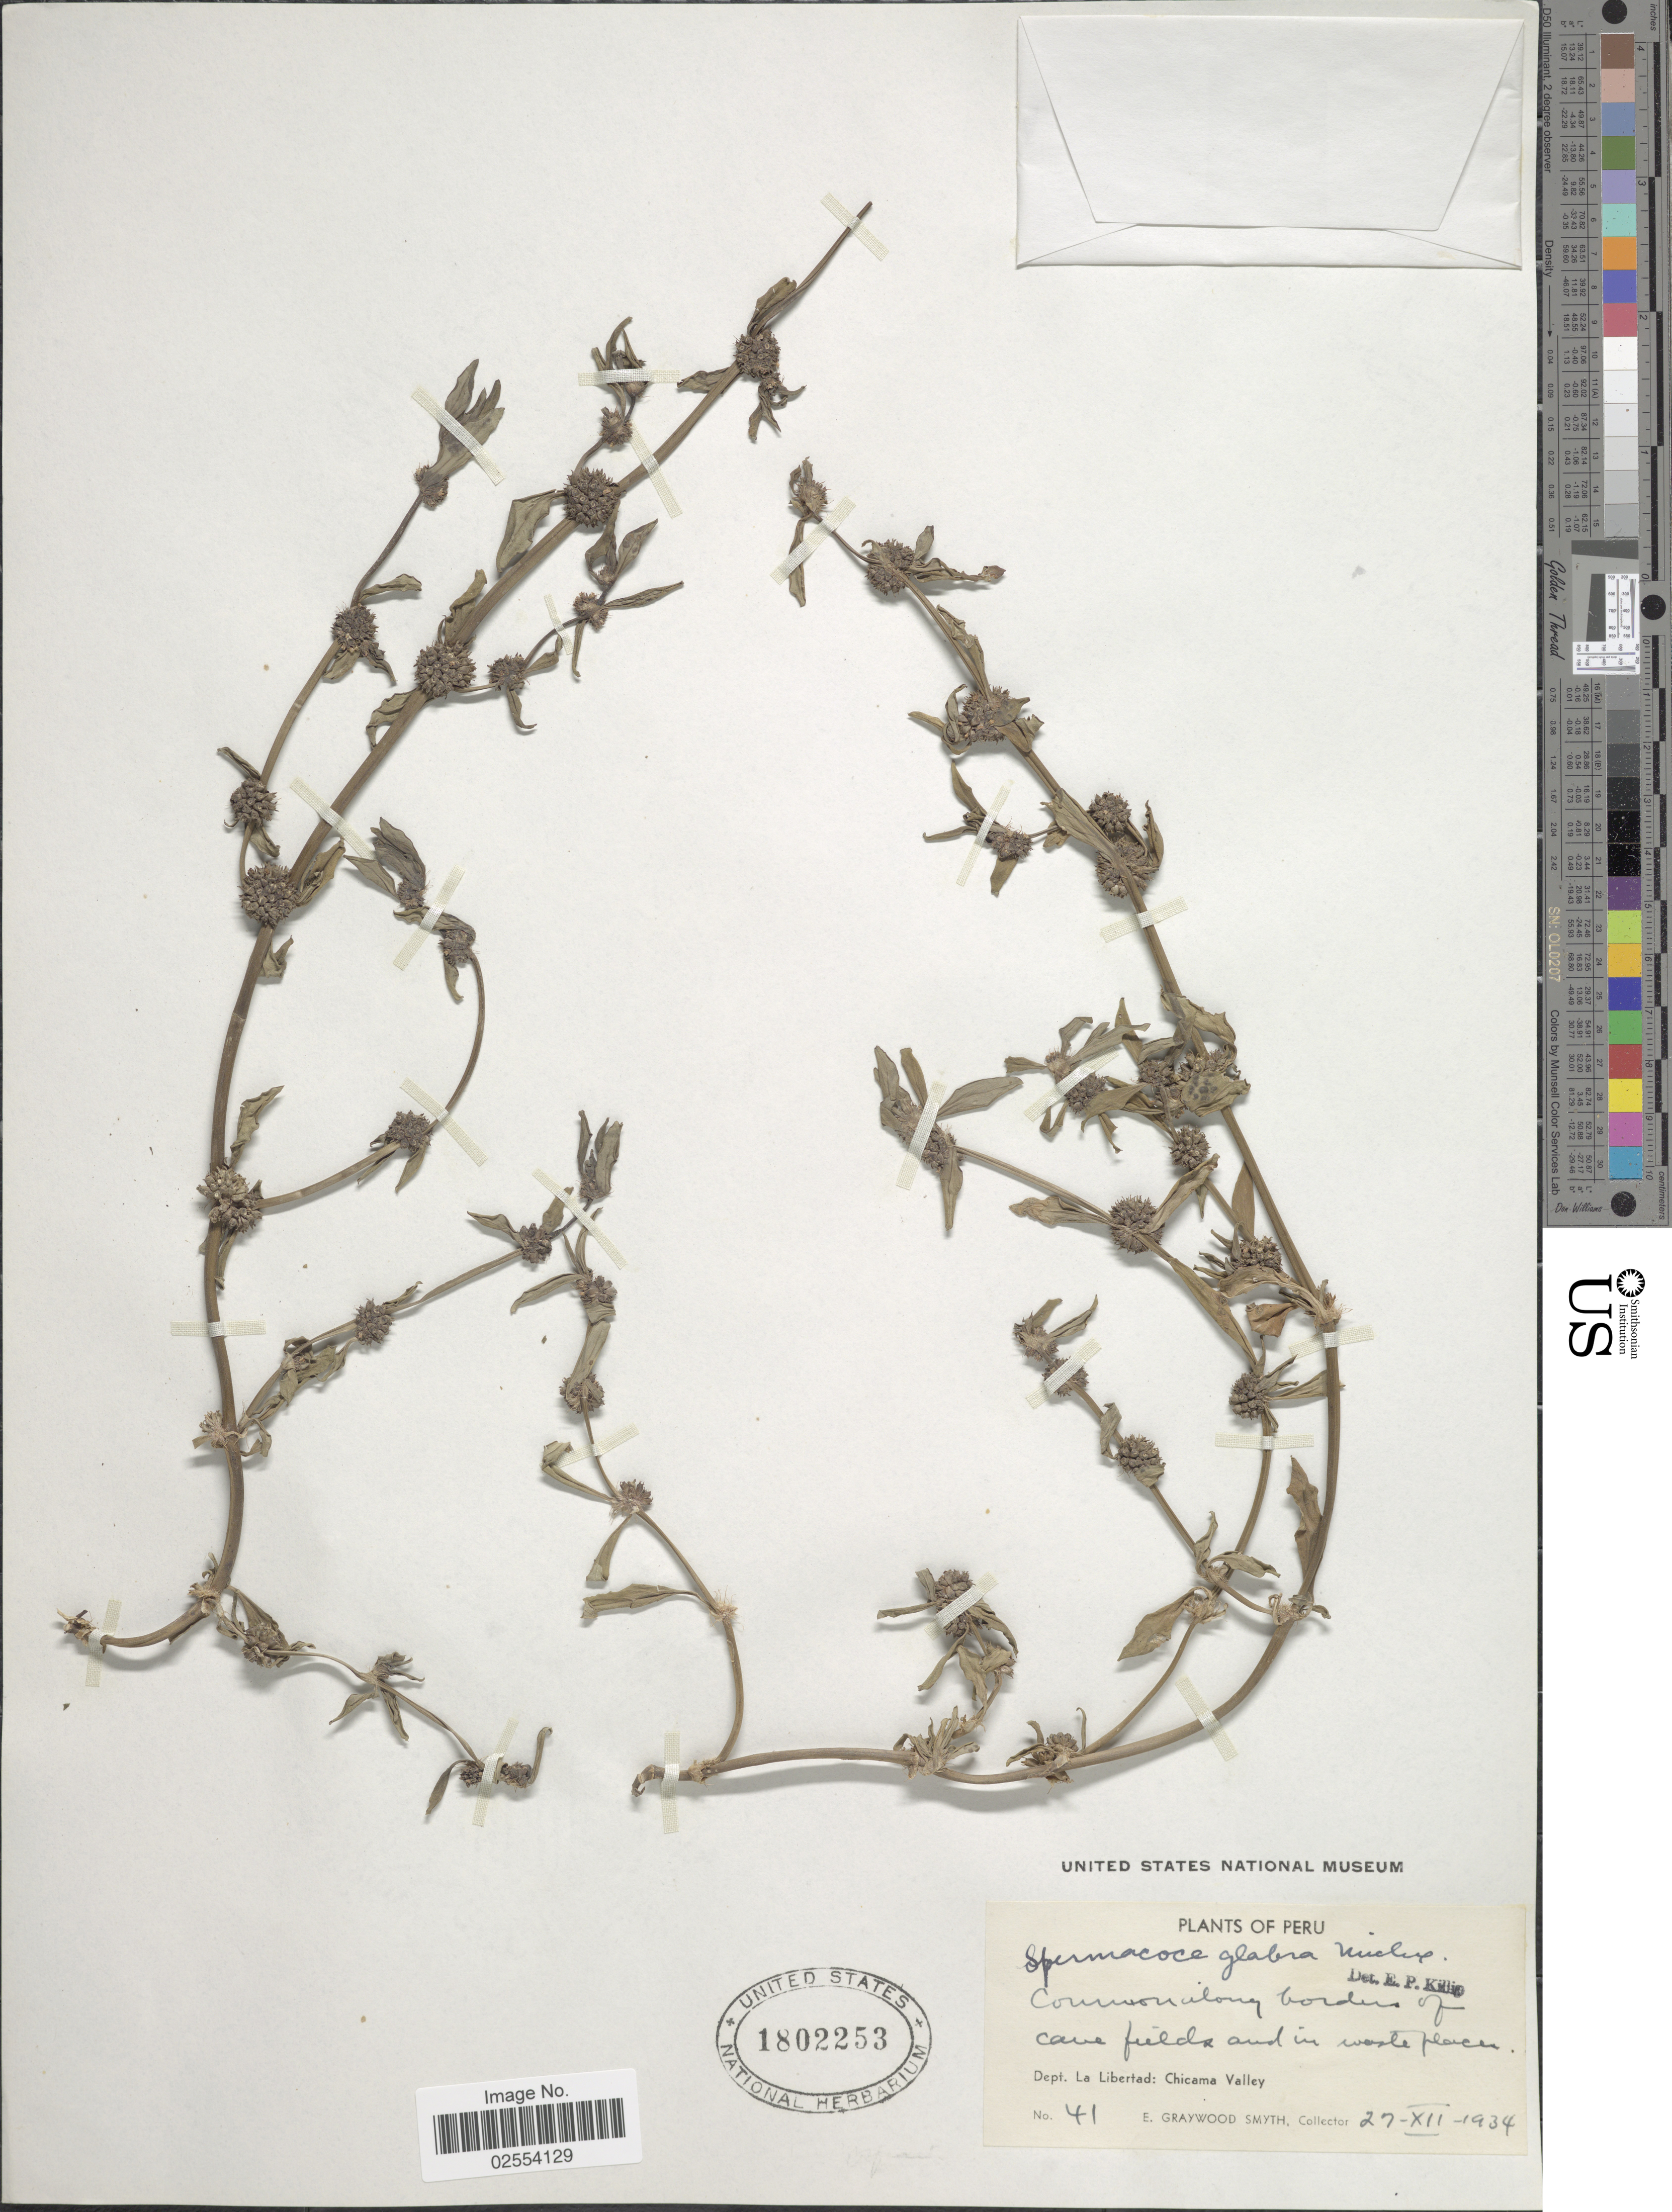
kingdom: Plantae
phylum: Tracheophyta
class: Magnoliopsida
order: Gentianales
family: Rubiaceae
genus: Spermacoce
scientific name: Spermacoce tenuior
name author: L.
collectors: E. G. Smyth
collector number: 41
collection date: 1934-12-27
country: Peru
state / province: La Libertad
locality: Common along borders of cave field and in waste place, Dept. La Libertad: Chicama Valley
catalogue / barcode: US 1802253